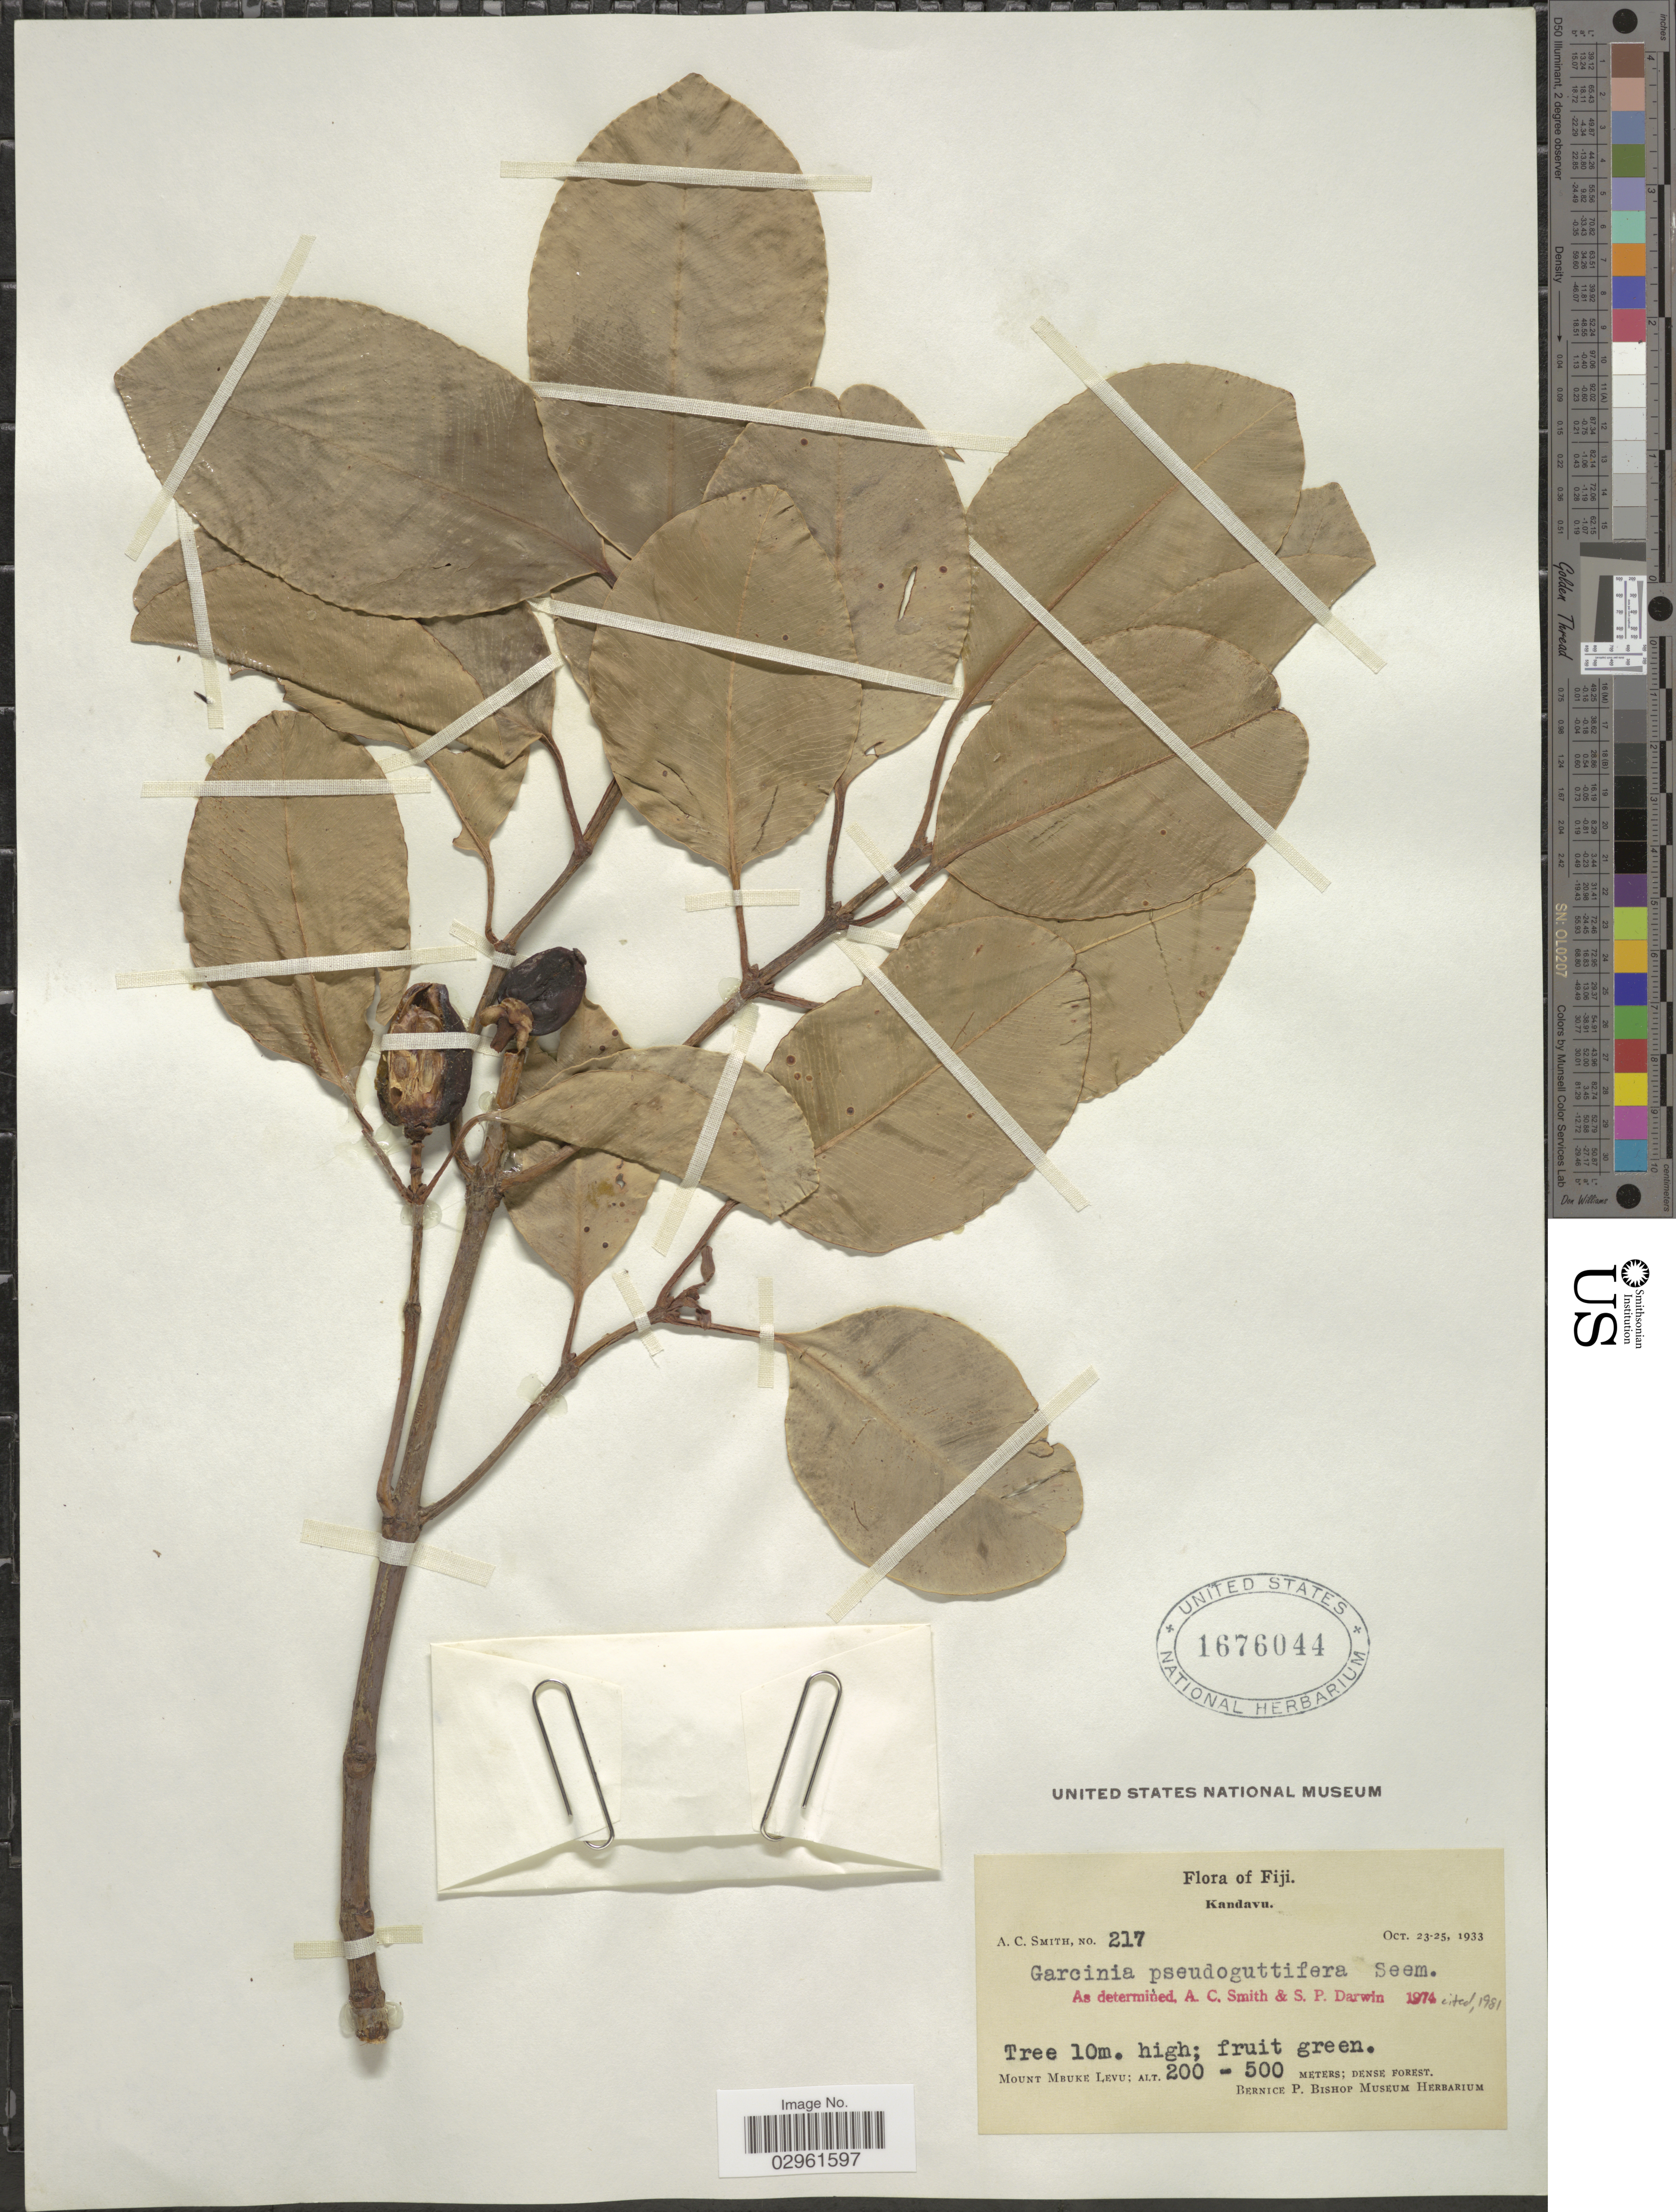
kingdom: Plantae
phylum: Tracheophyta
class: Magnoliopsida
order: Malpighiales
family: Clusiaceae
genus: Garcinia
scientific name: Garcinia pseudoguttifera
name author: Seem.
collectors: A. C. Smith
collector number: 217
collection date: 1933-10-23/1933-10-25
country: Fiji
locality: Kandavu. Mount Mbuke Levu.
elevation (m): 200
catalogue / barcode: US 1676044